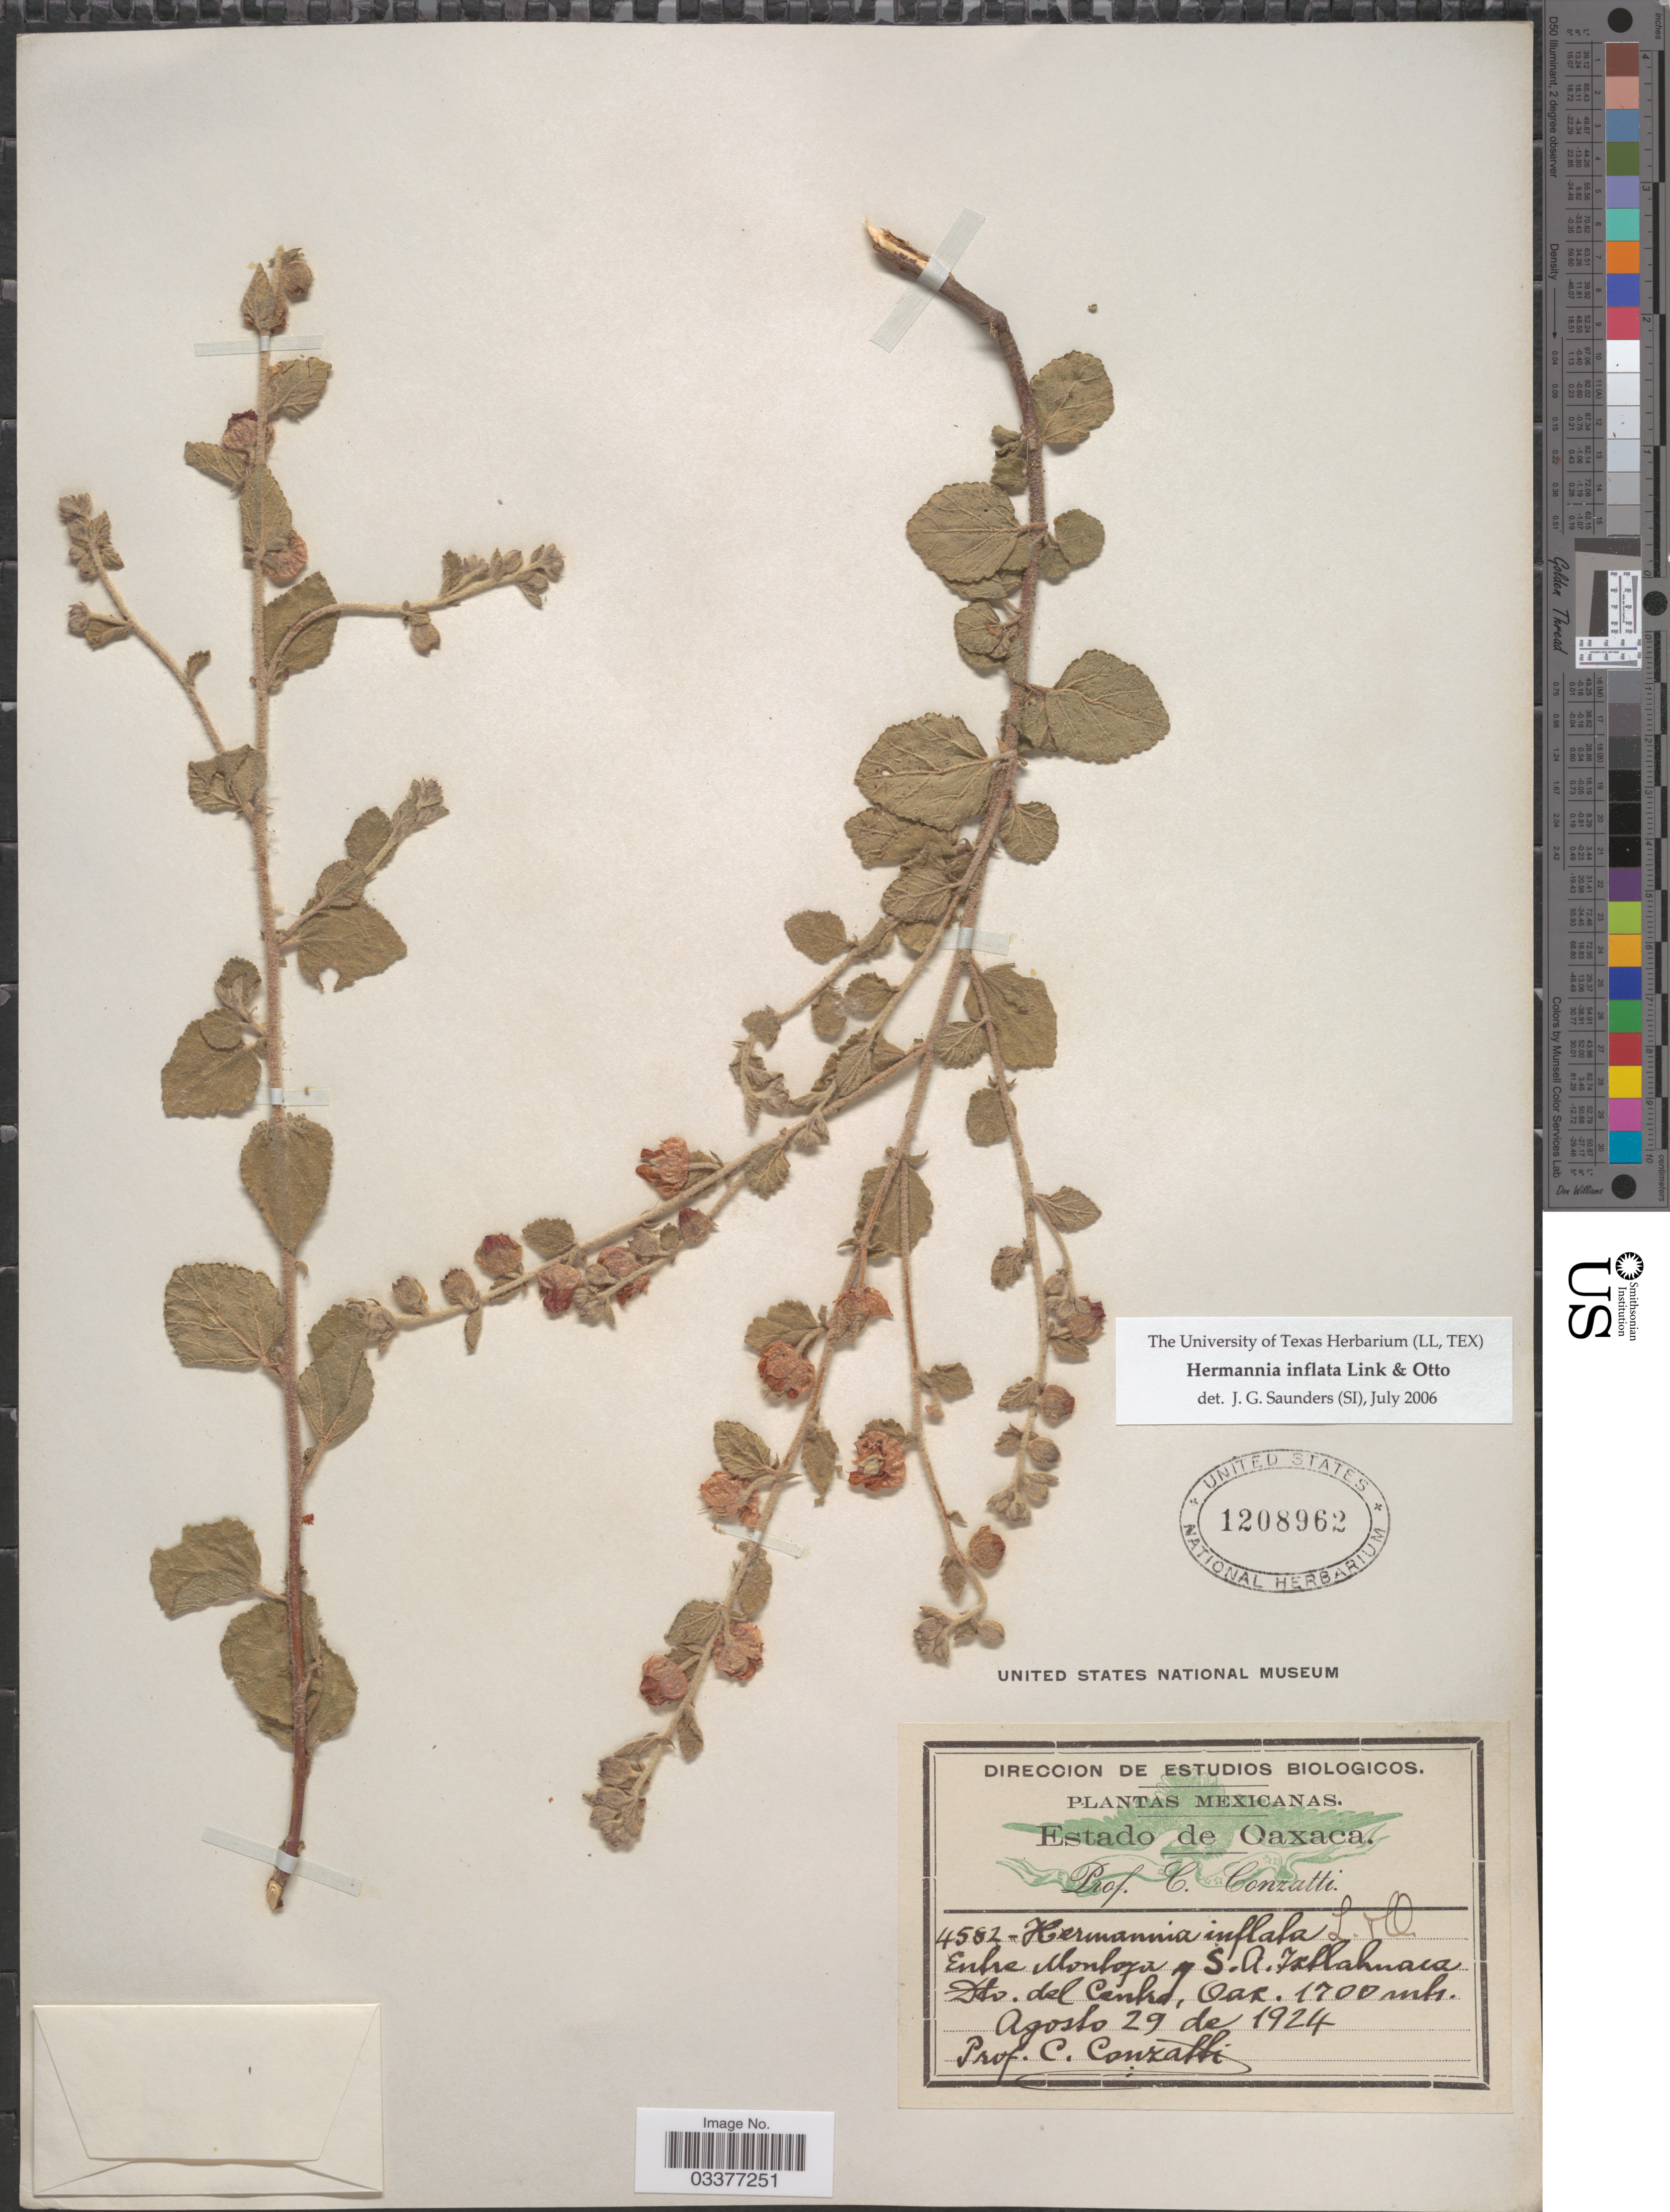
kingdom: Plantae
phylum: Tracheophyta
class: Magnoliopsida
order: Malvales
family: Malvaceae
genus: Hermannia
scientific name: Hermannia inflata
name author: Link & Otto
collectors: C. Conzatti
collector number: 4582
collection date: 1924-08-29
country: Mexico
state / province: Oaxaca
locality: Entre Montoya y S.A. Ixtlahuaca. Dto. del Centro.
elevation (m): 1700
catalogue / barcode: US 1208962